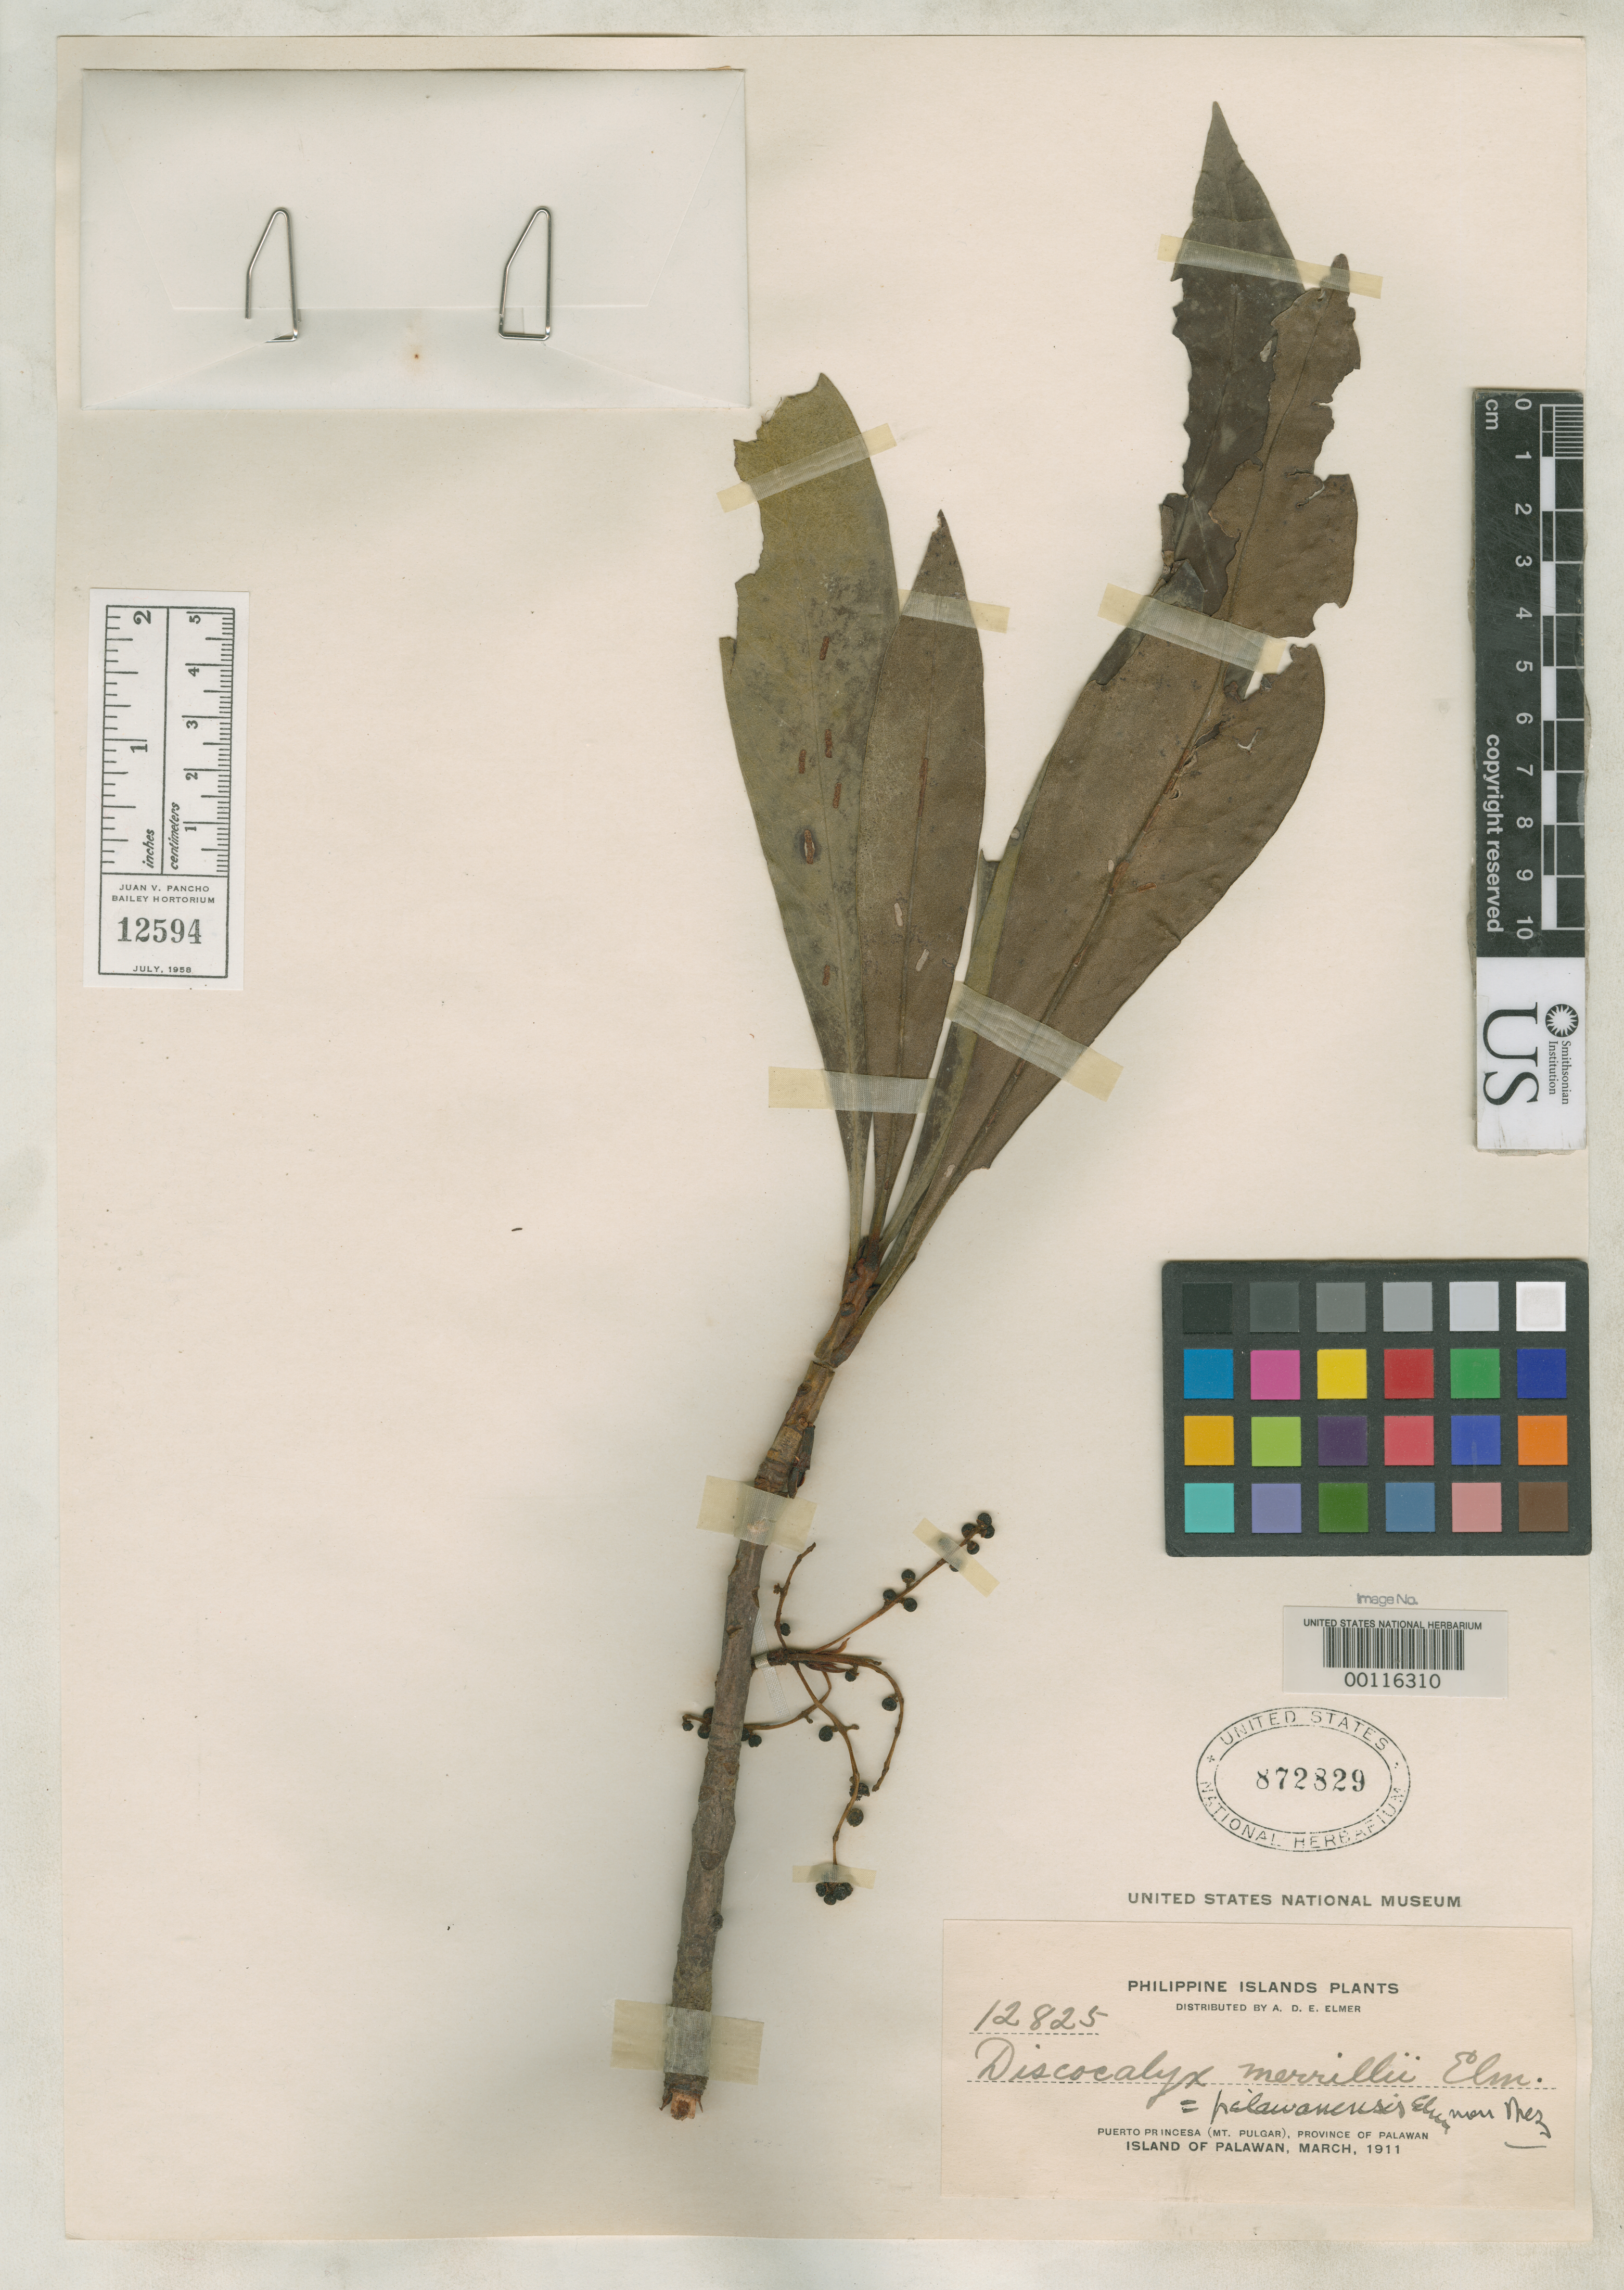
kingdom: Plantae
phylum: Tracheophyta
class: Magnoliopsida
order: Ericales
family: Primulaceae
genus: Discocalyx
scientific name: Discocalyx merrillii Elmer, non Mez 1906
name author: Elmer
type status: Isotype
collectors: A. D. E. Elmer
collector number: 12825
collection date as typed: Mar 1911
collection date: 1911-03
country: Philippines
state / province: Mimaropa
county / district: Palawan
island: Palawan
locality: Puerto Princesca, Mt. Pulgar.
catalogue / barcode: US 872829